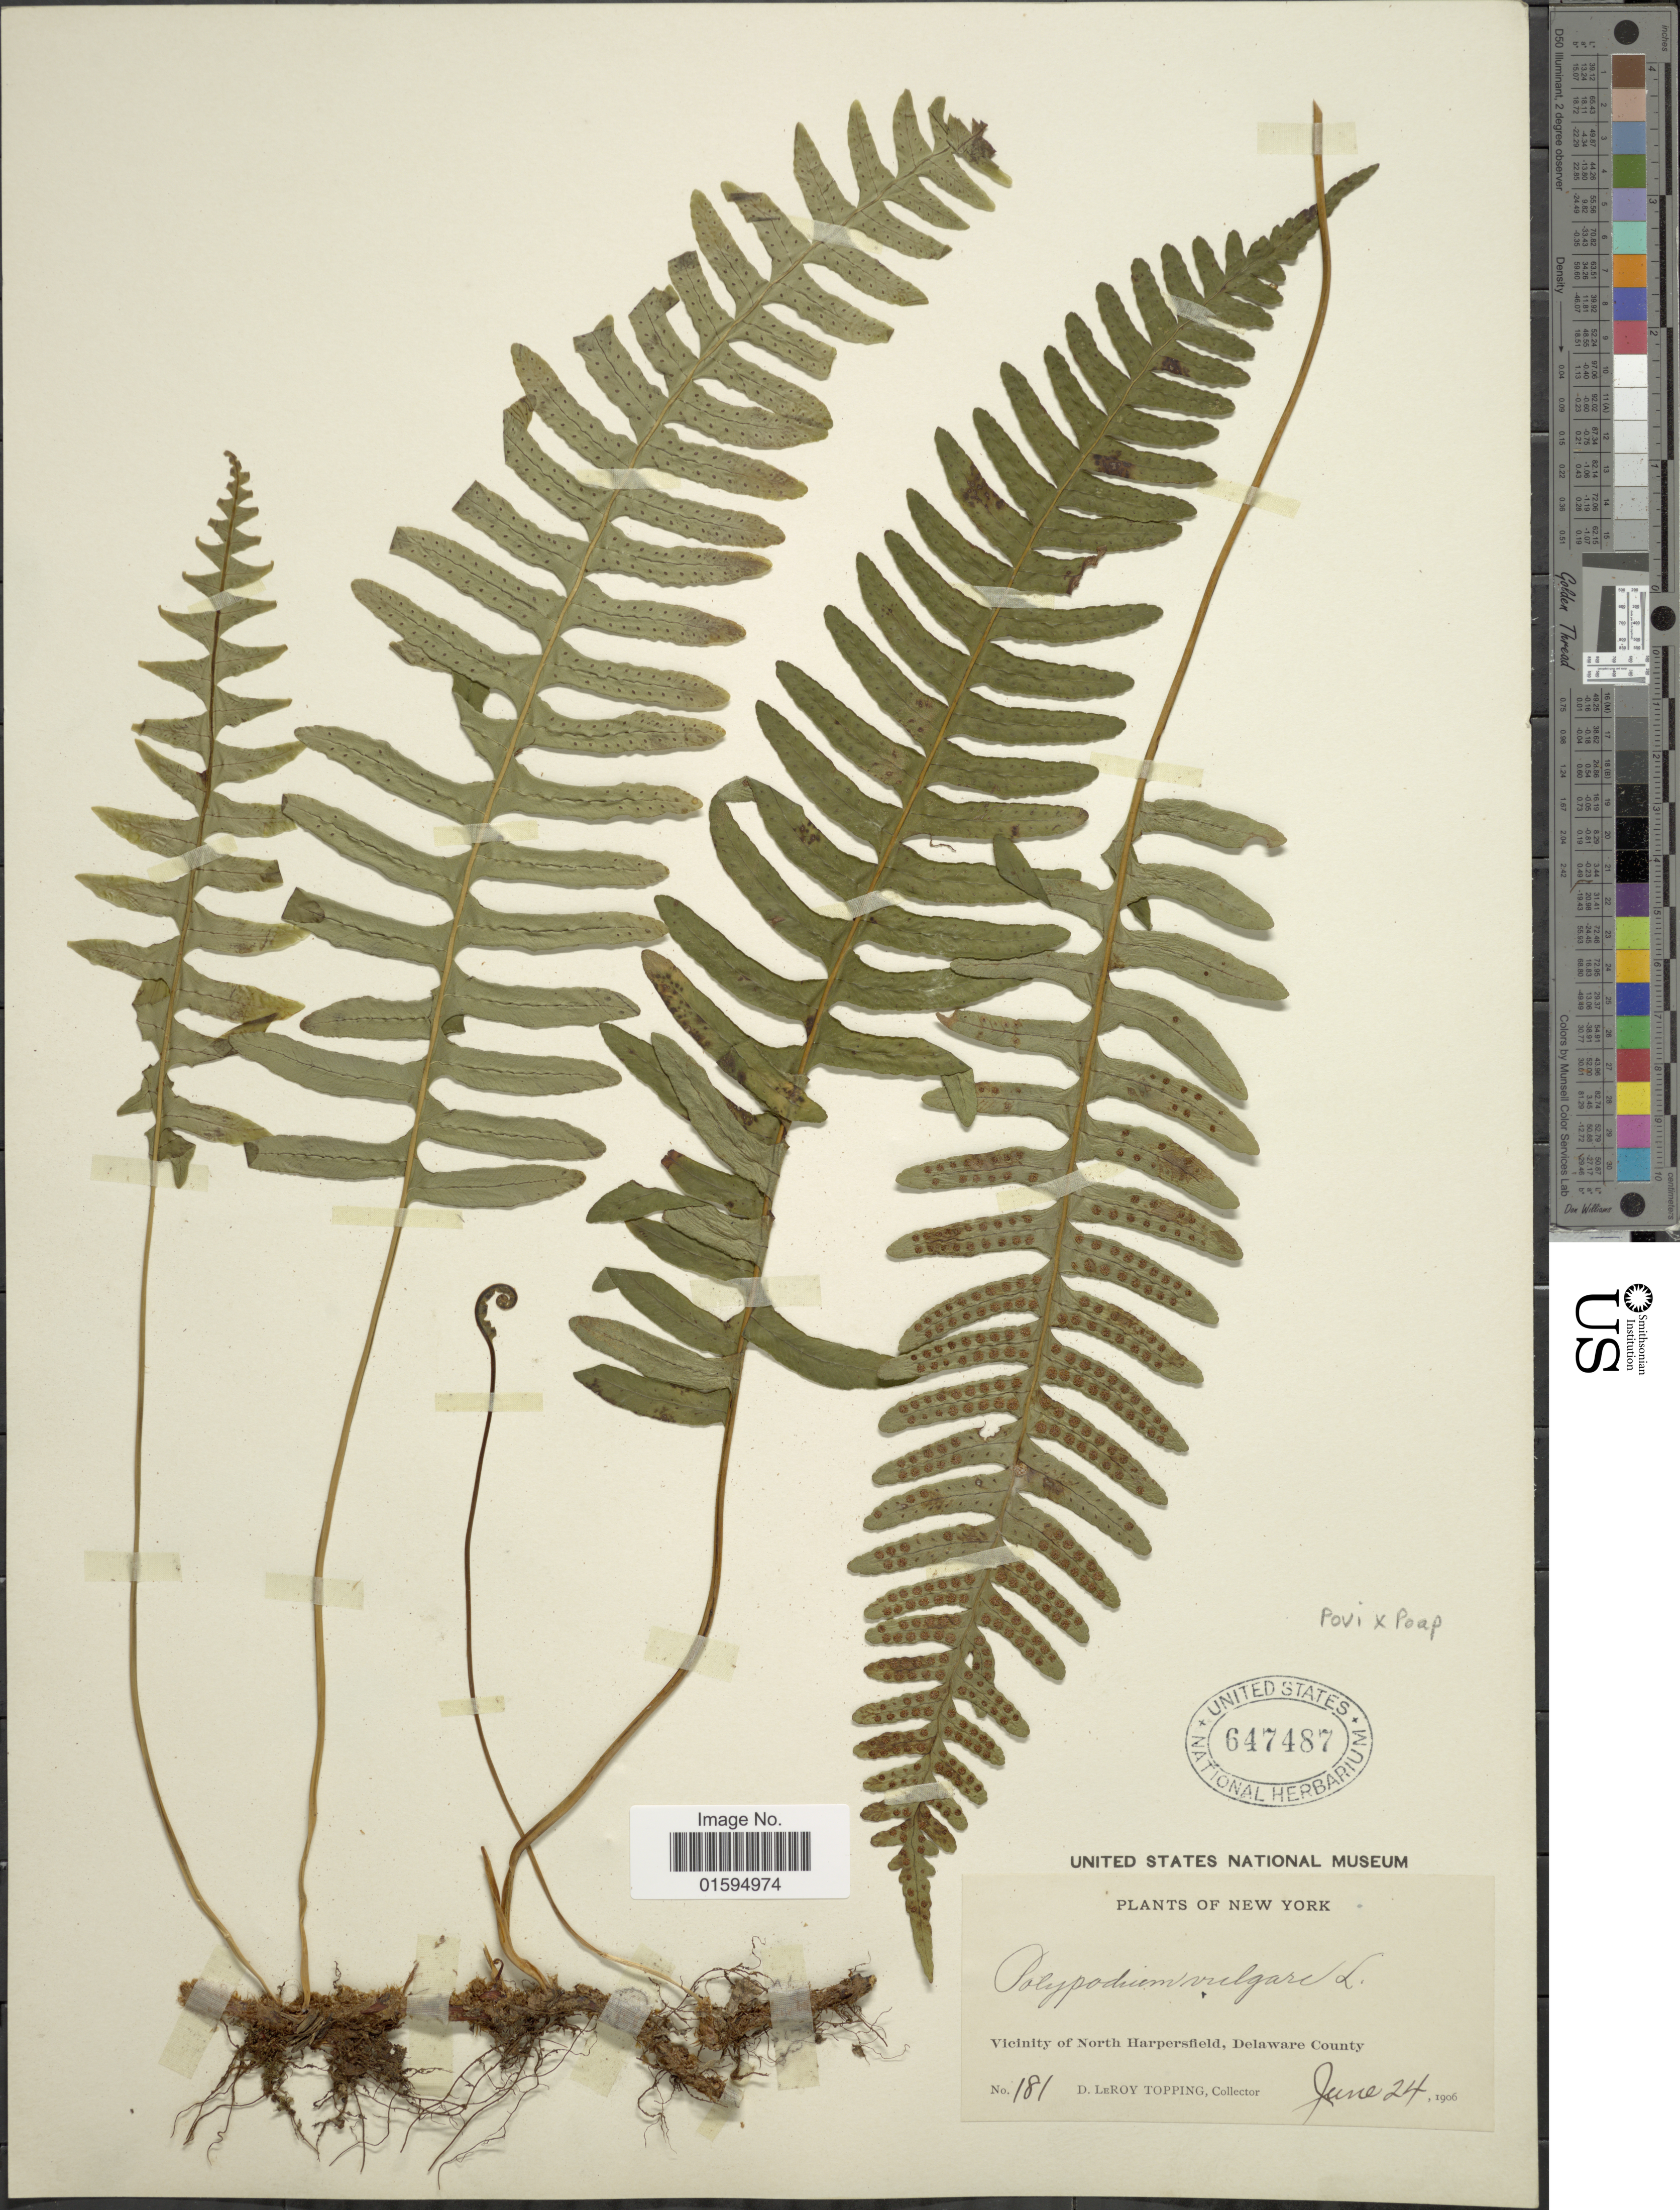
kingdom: Plantae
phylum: Tracheophyta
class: Polypodiopsida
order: Polypodiales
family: Polypodiaceae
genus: Polypodium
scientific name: Polypodium virginianum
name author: L.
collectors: D. L. Topping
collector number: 181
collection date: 1906-06-24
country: United States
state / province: New York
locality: Vicinity of North Harpersfield, Delaware County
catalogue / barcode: US 647487